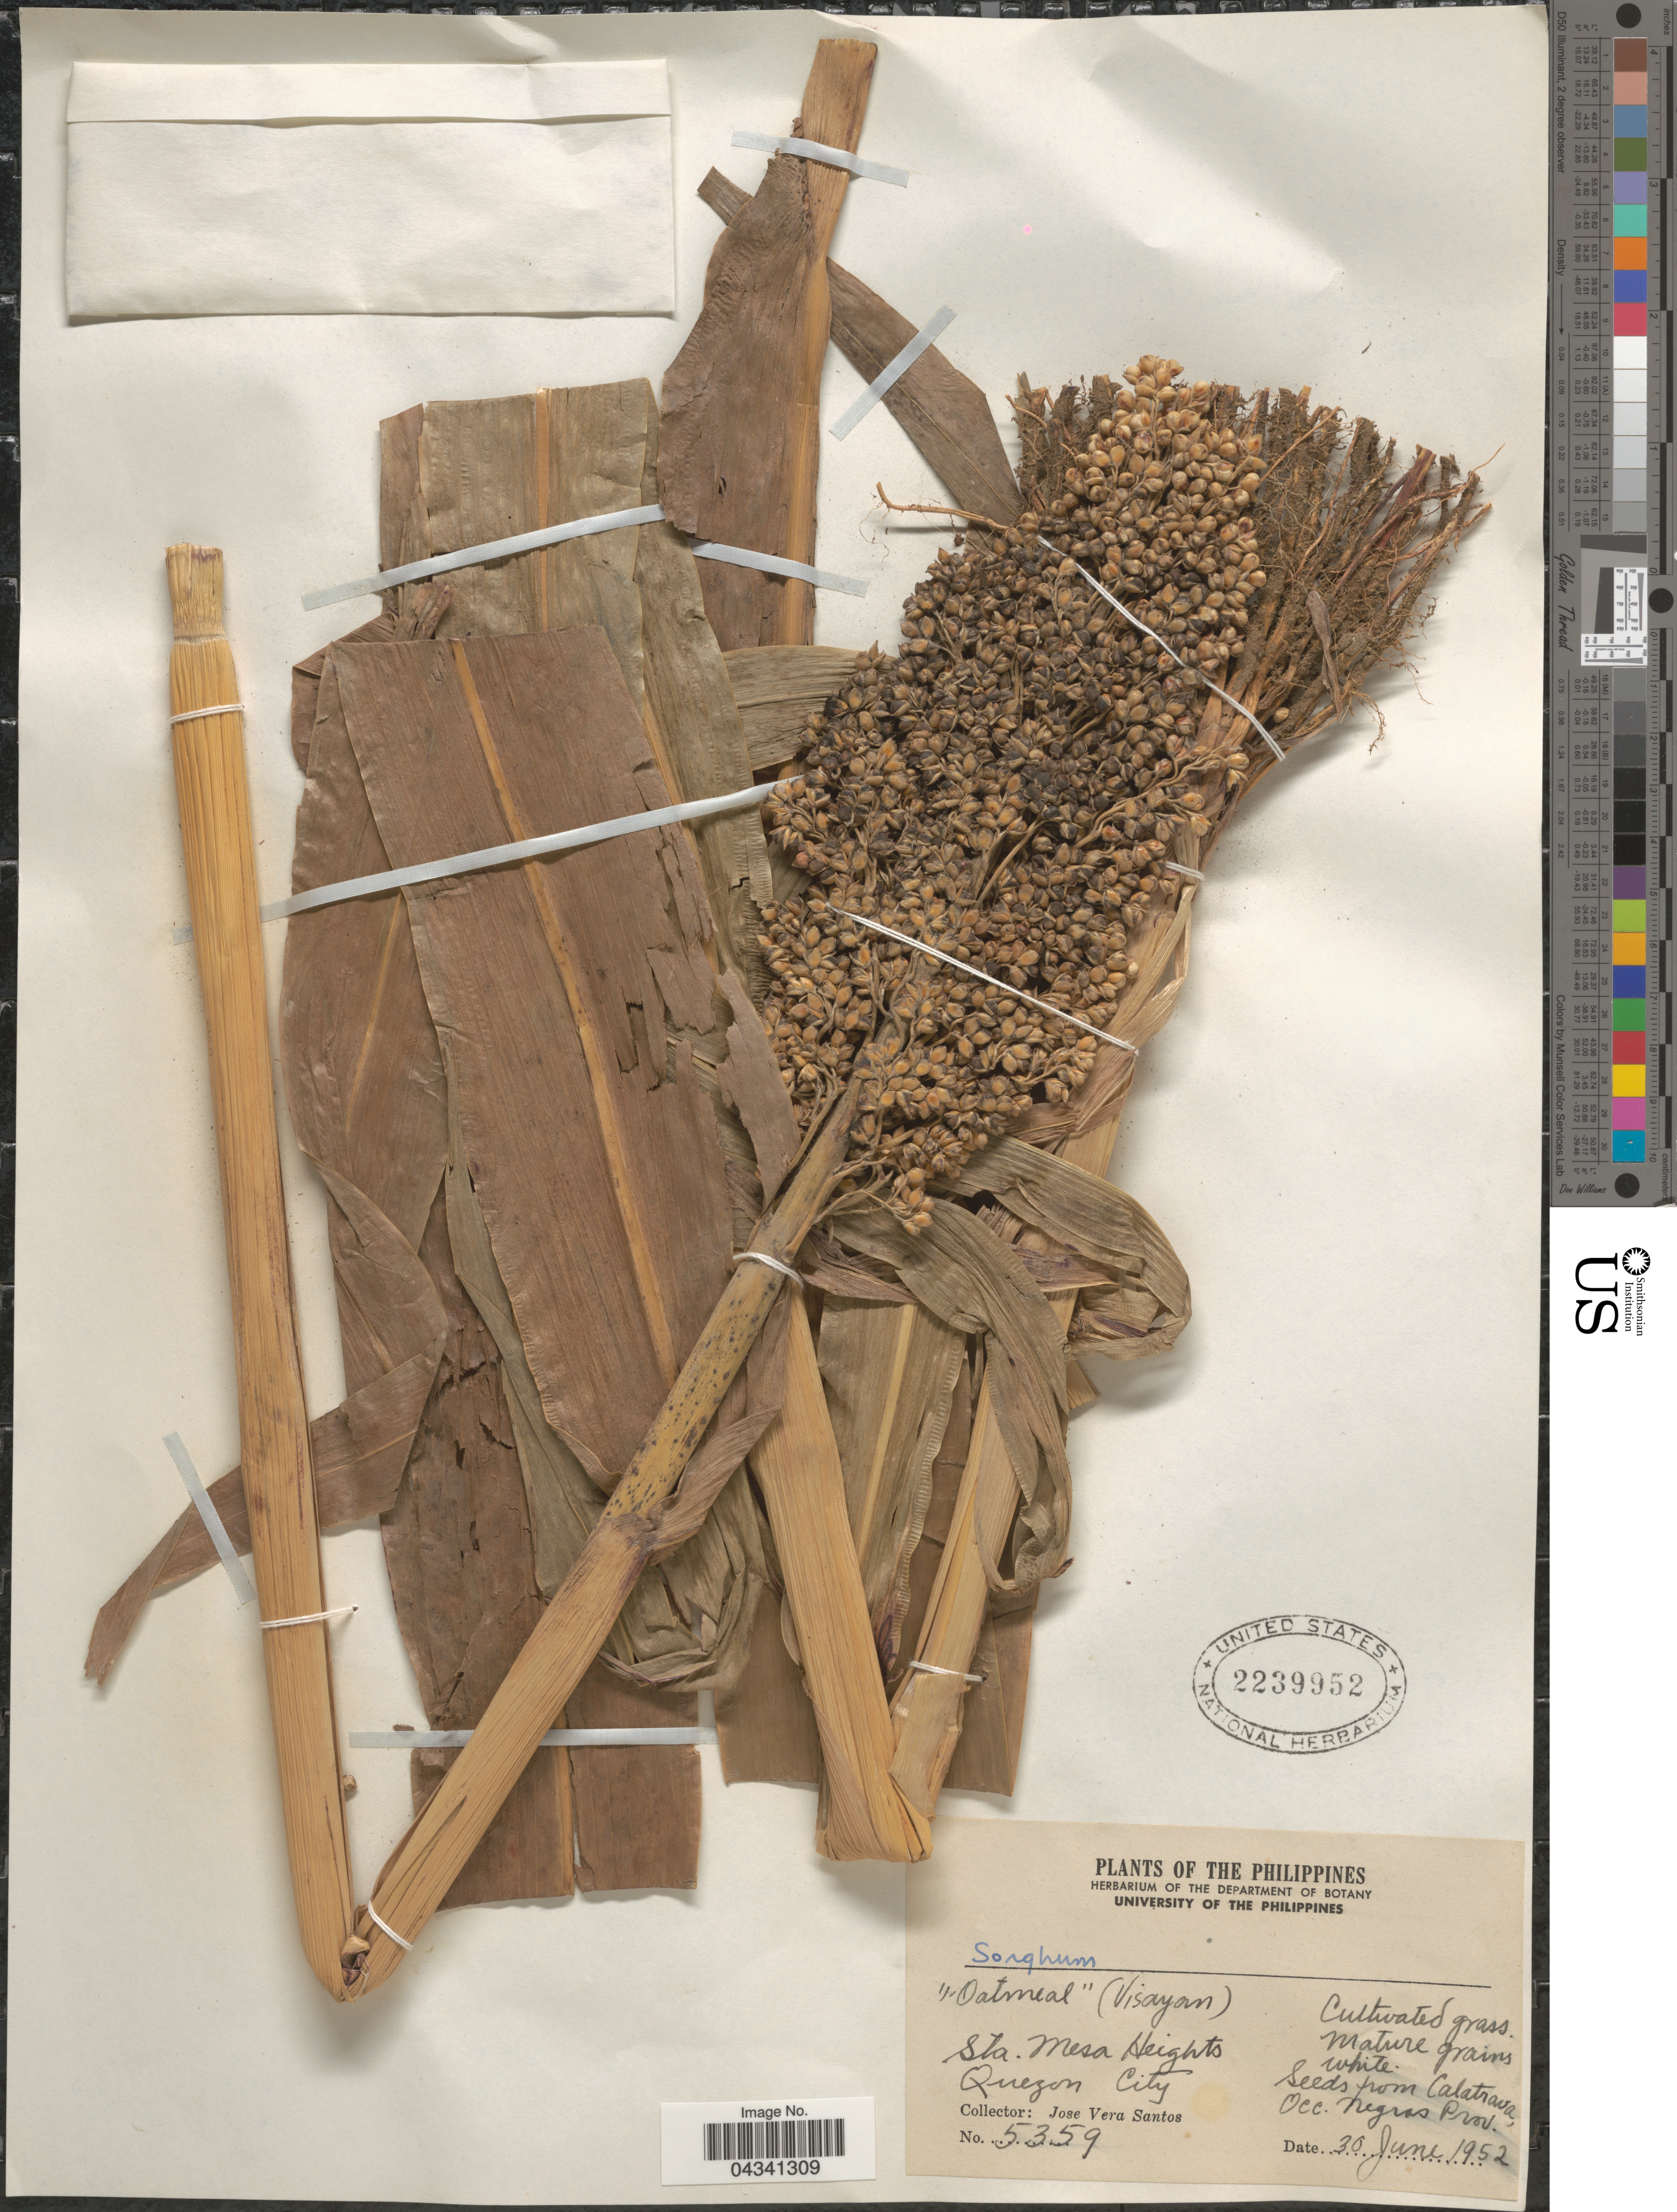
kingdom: Plantae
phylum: Tracheophyta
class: Liliopsida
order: Poales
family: Poaceae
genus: Sorghum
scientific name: Sorghum sp.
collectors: J. V. Santos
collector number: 5359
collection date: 1952-06-30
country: Philippines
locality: Oatmeal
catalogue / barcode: US 2239952